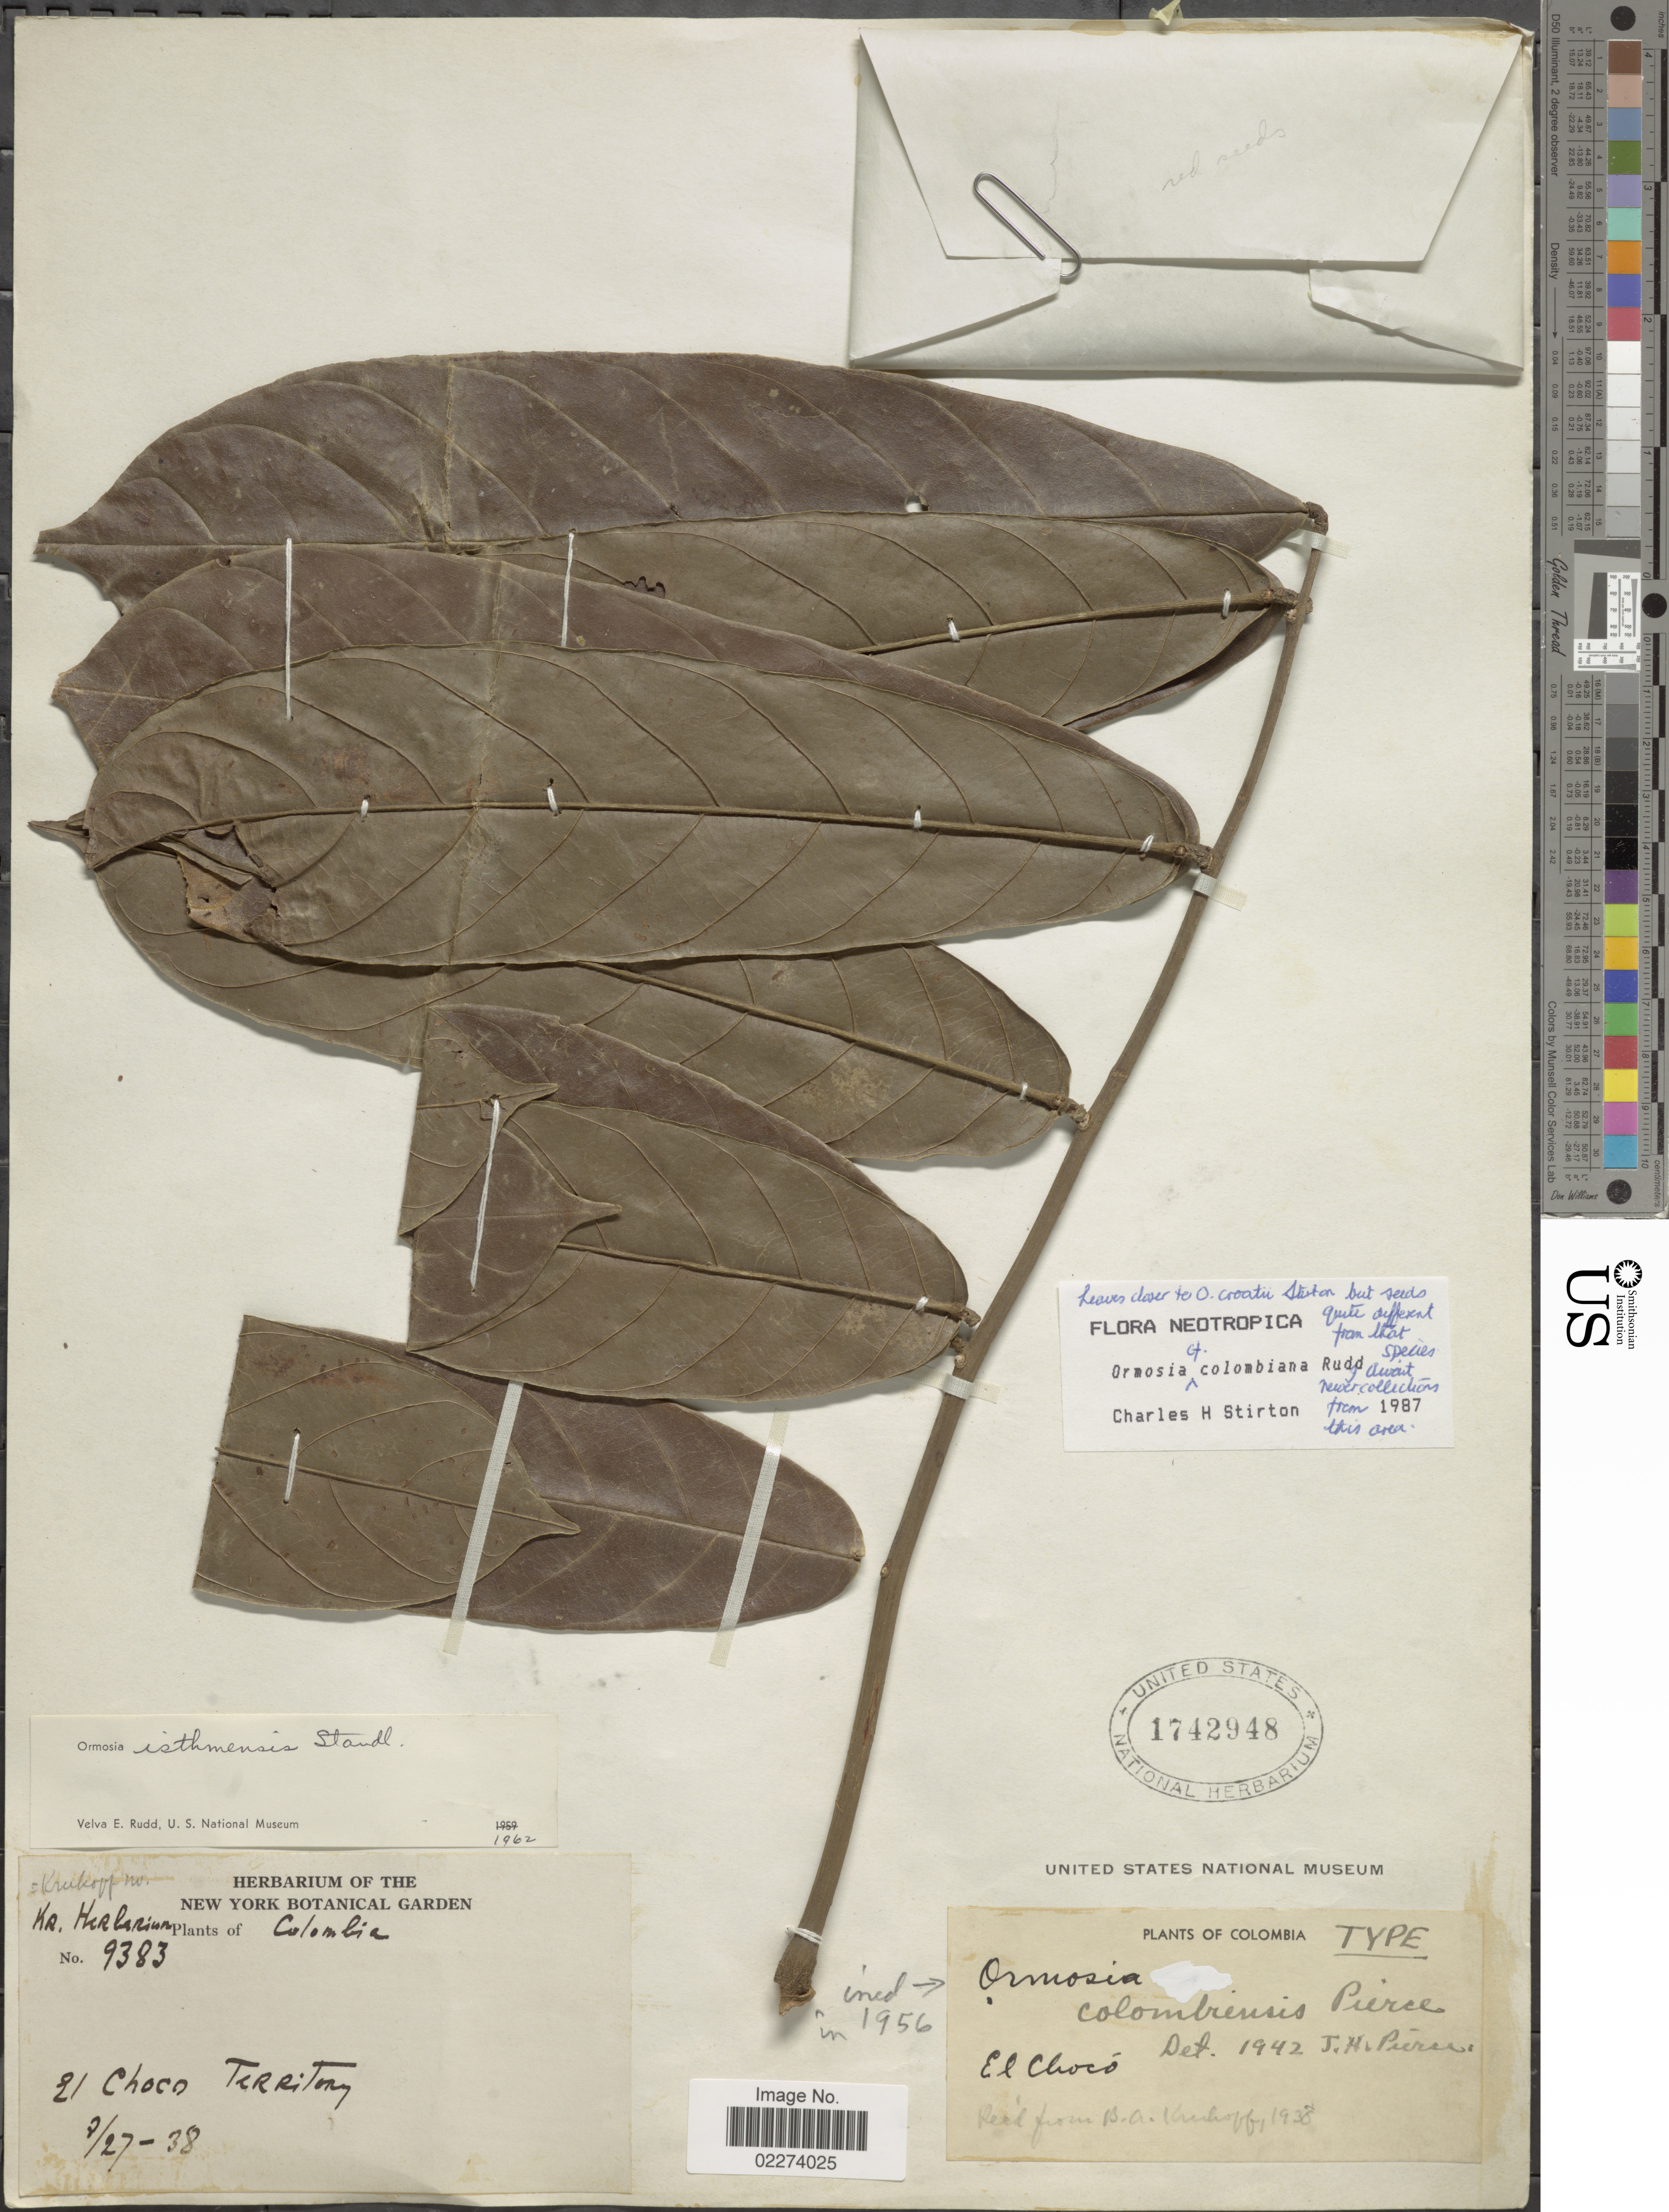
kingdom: Plantae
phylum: Tracheophyta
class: Magnoliopsida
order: Fabales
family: Fabaceae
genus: Ormosia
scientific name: Ormosia colombiana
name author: Rudd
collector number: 9383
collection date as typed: Transcribed d/m/y: 27/7/38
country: Colombia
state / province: Chocó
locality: El Choco Territory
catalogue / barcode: US 1742948